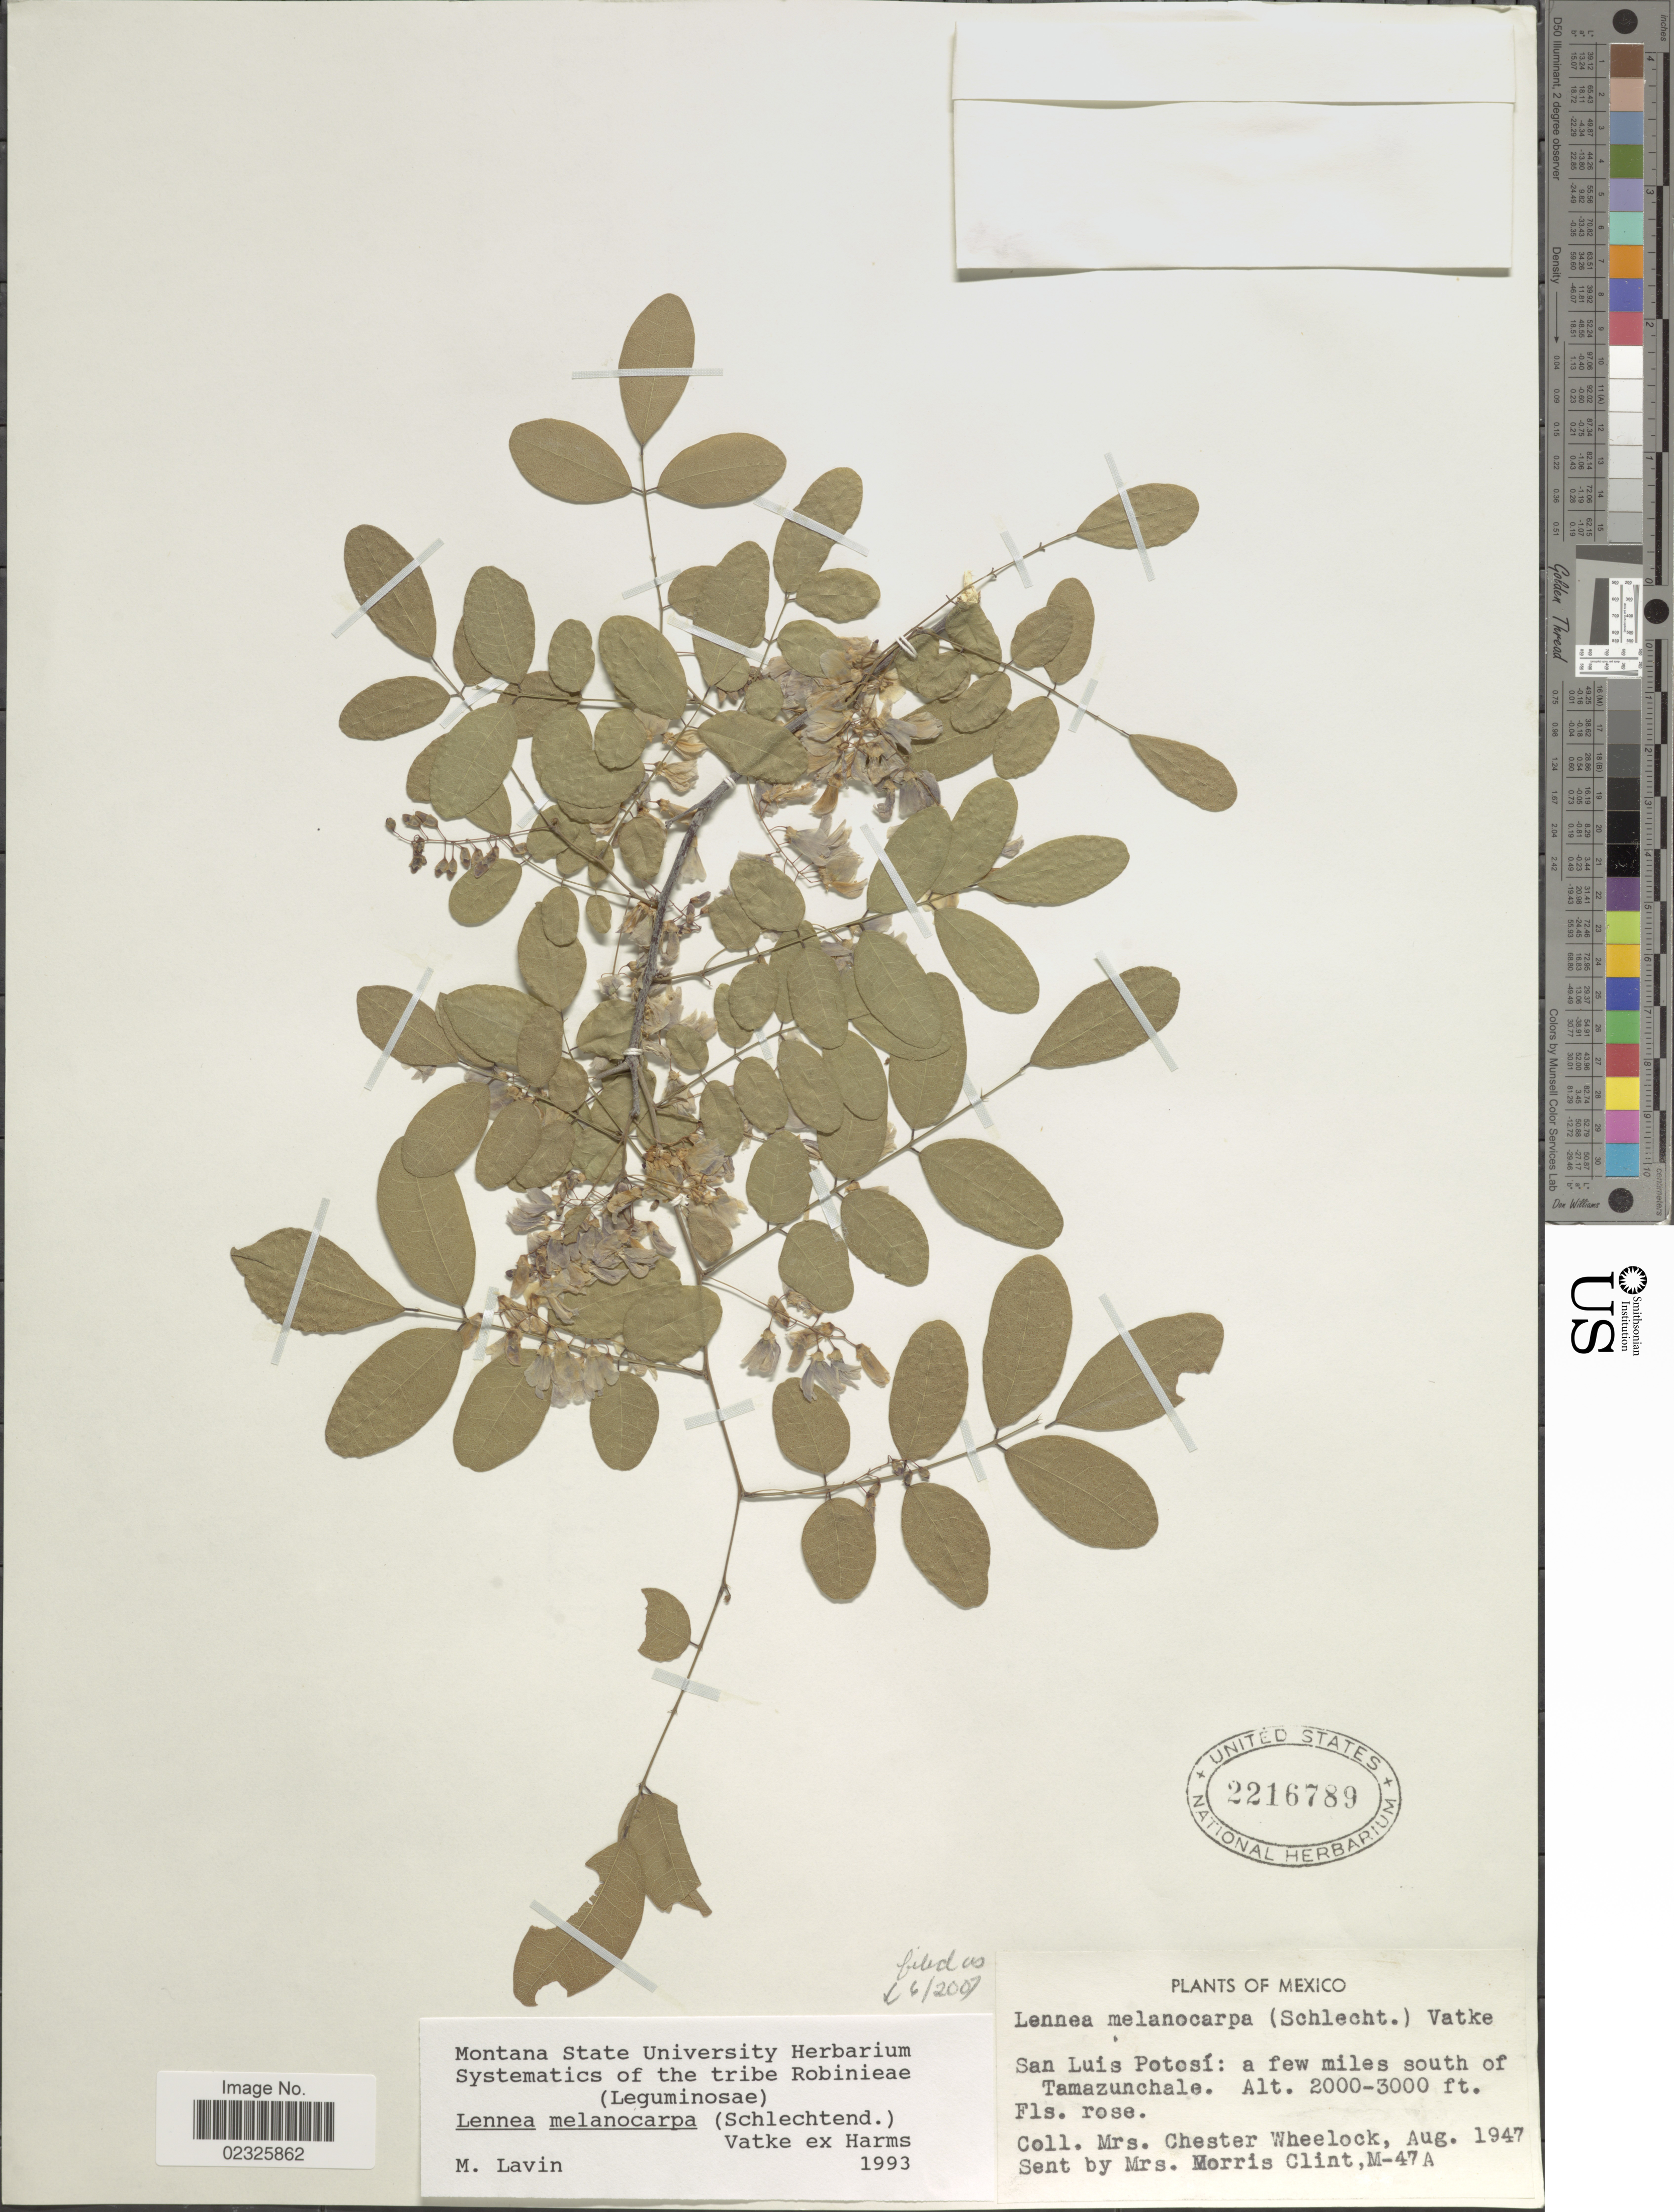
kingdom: Plantae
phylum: Tracheophyta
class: Magnoliopsida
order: Fabales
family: Fabaceae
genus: Lennea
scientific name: Lennea melanocarpa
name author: (Schltdl.) Vatke ex Harms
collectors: C. Wheelock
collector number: M-47A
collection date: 1947-08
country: Mexico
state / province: San Luis Potosí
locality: A few miles south of Tamazunchale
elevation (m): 610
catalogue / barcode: US 2216789